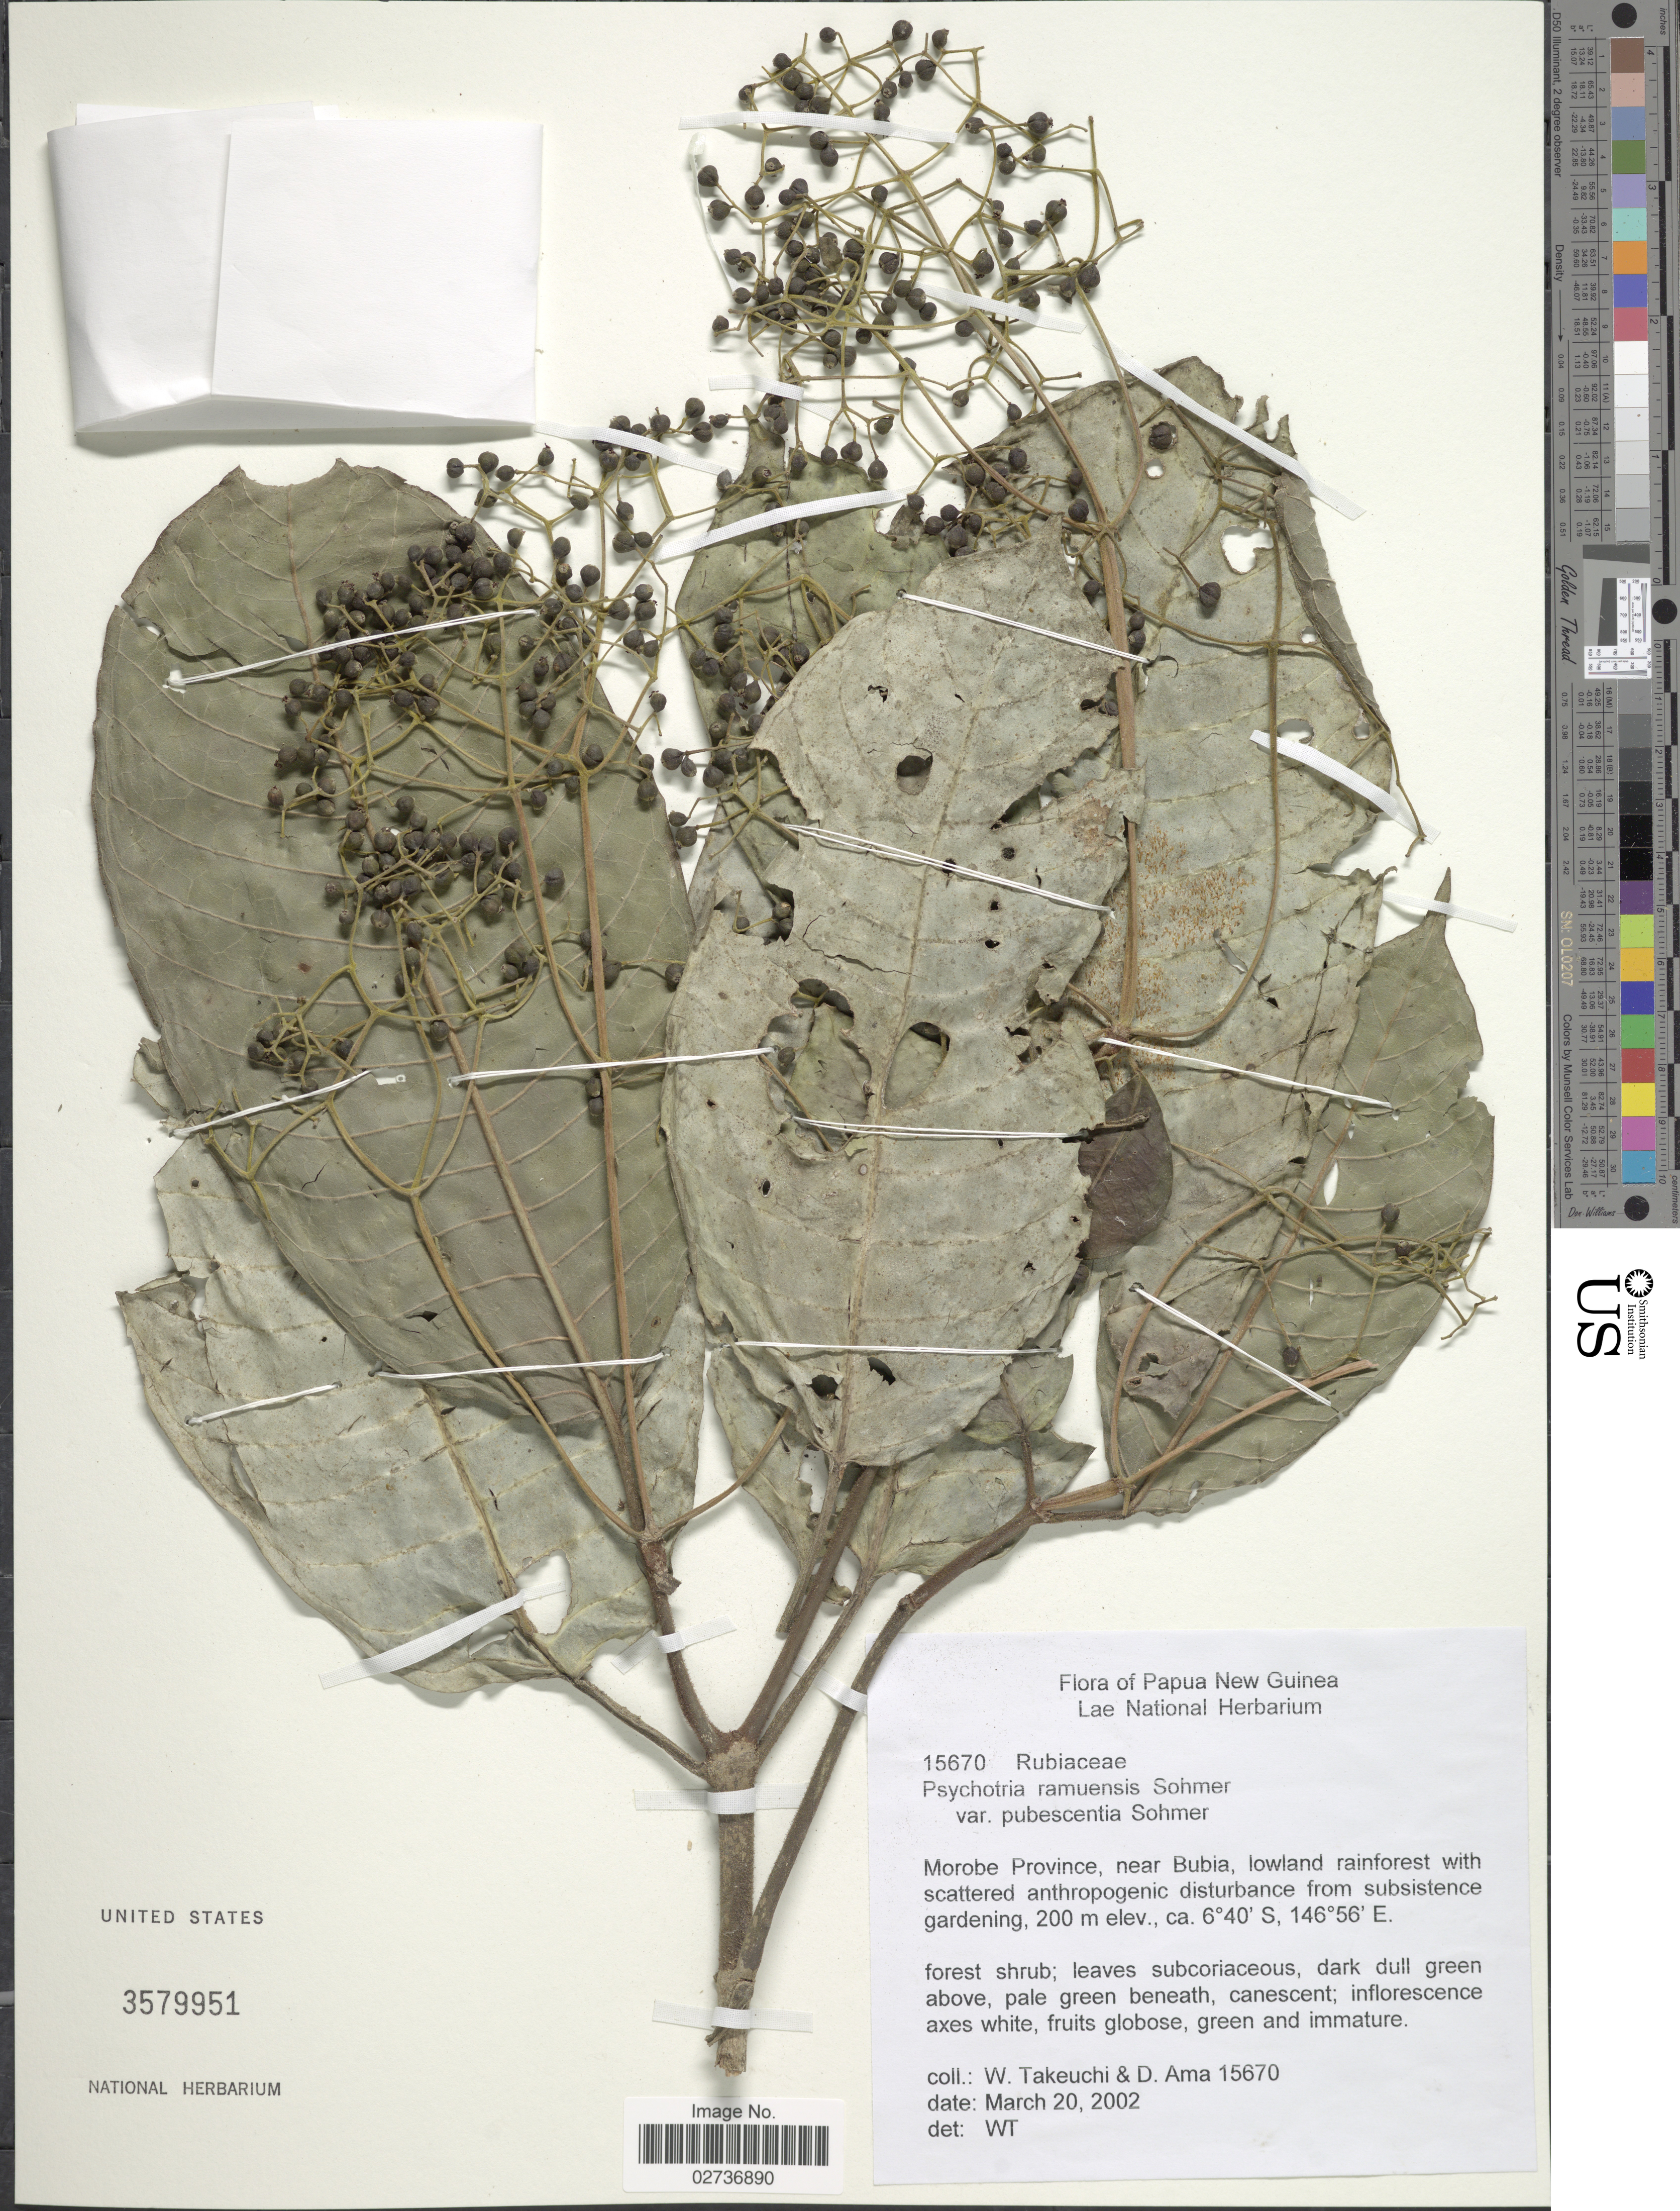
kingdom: Plantae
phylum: Tracheophyta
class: Magnoliopsida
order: Gentianales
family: Rubiaceae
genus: Psychotria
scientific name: Psychotria ramuensis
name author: Sohmer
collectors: W. Takeuchi & D. Ama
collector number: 15670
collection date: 2002-03-20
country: Papua New Guinea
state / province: Morobe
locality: Morobe Province, near Bubia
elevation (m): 200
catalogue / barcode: US 3579951